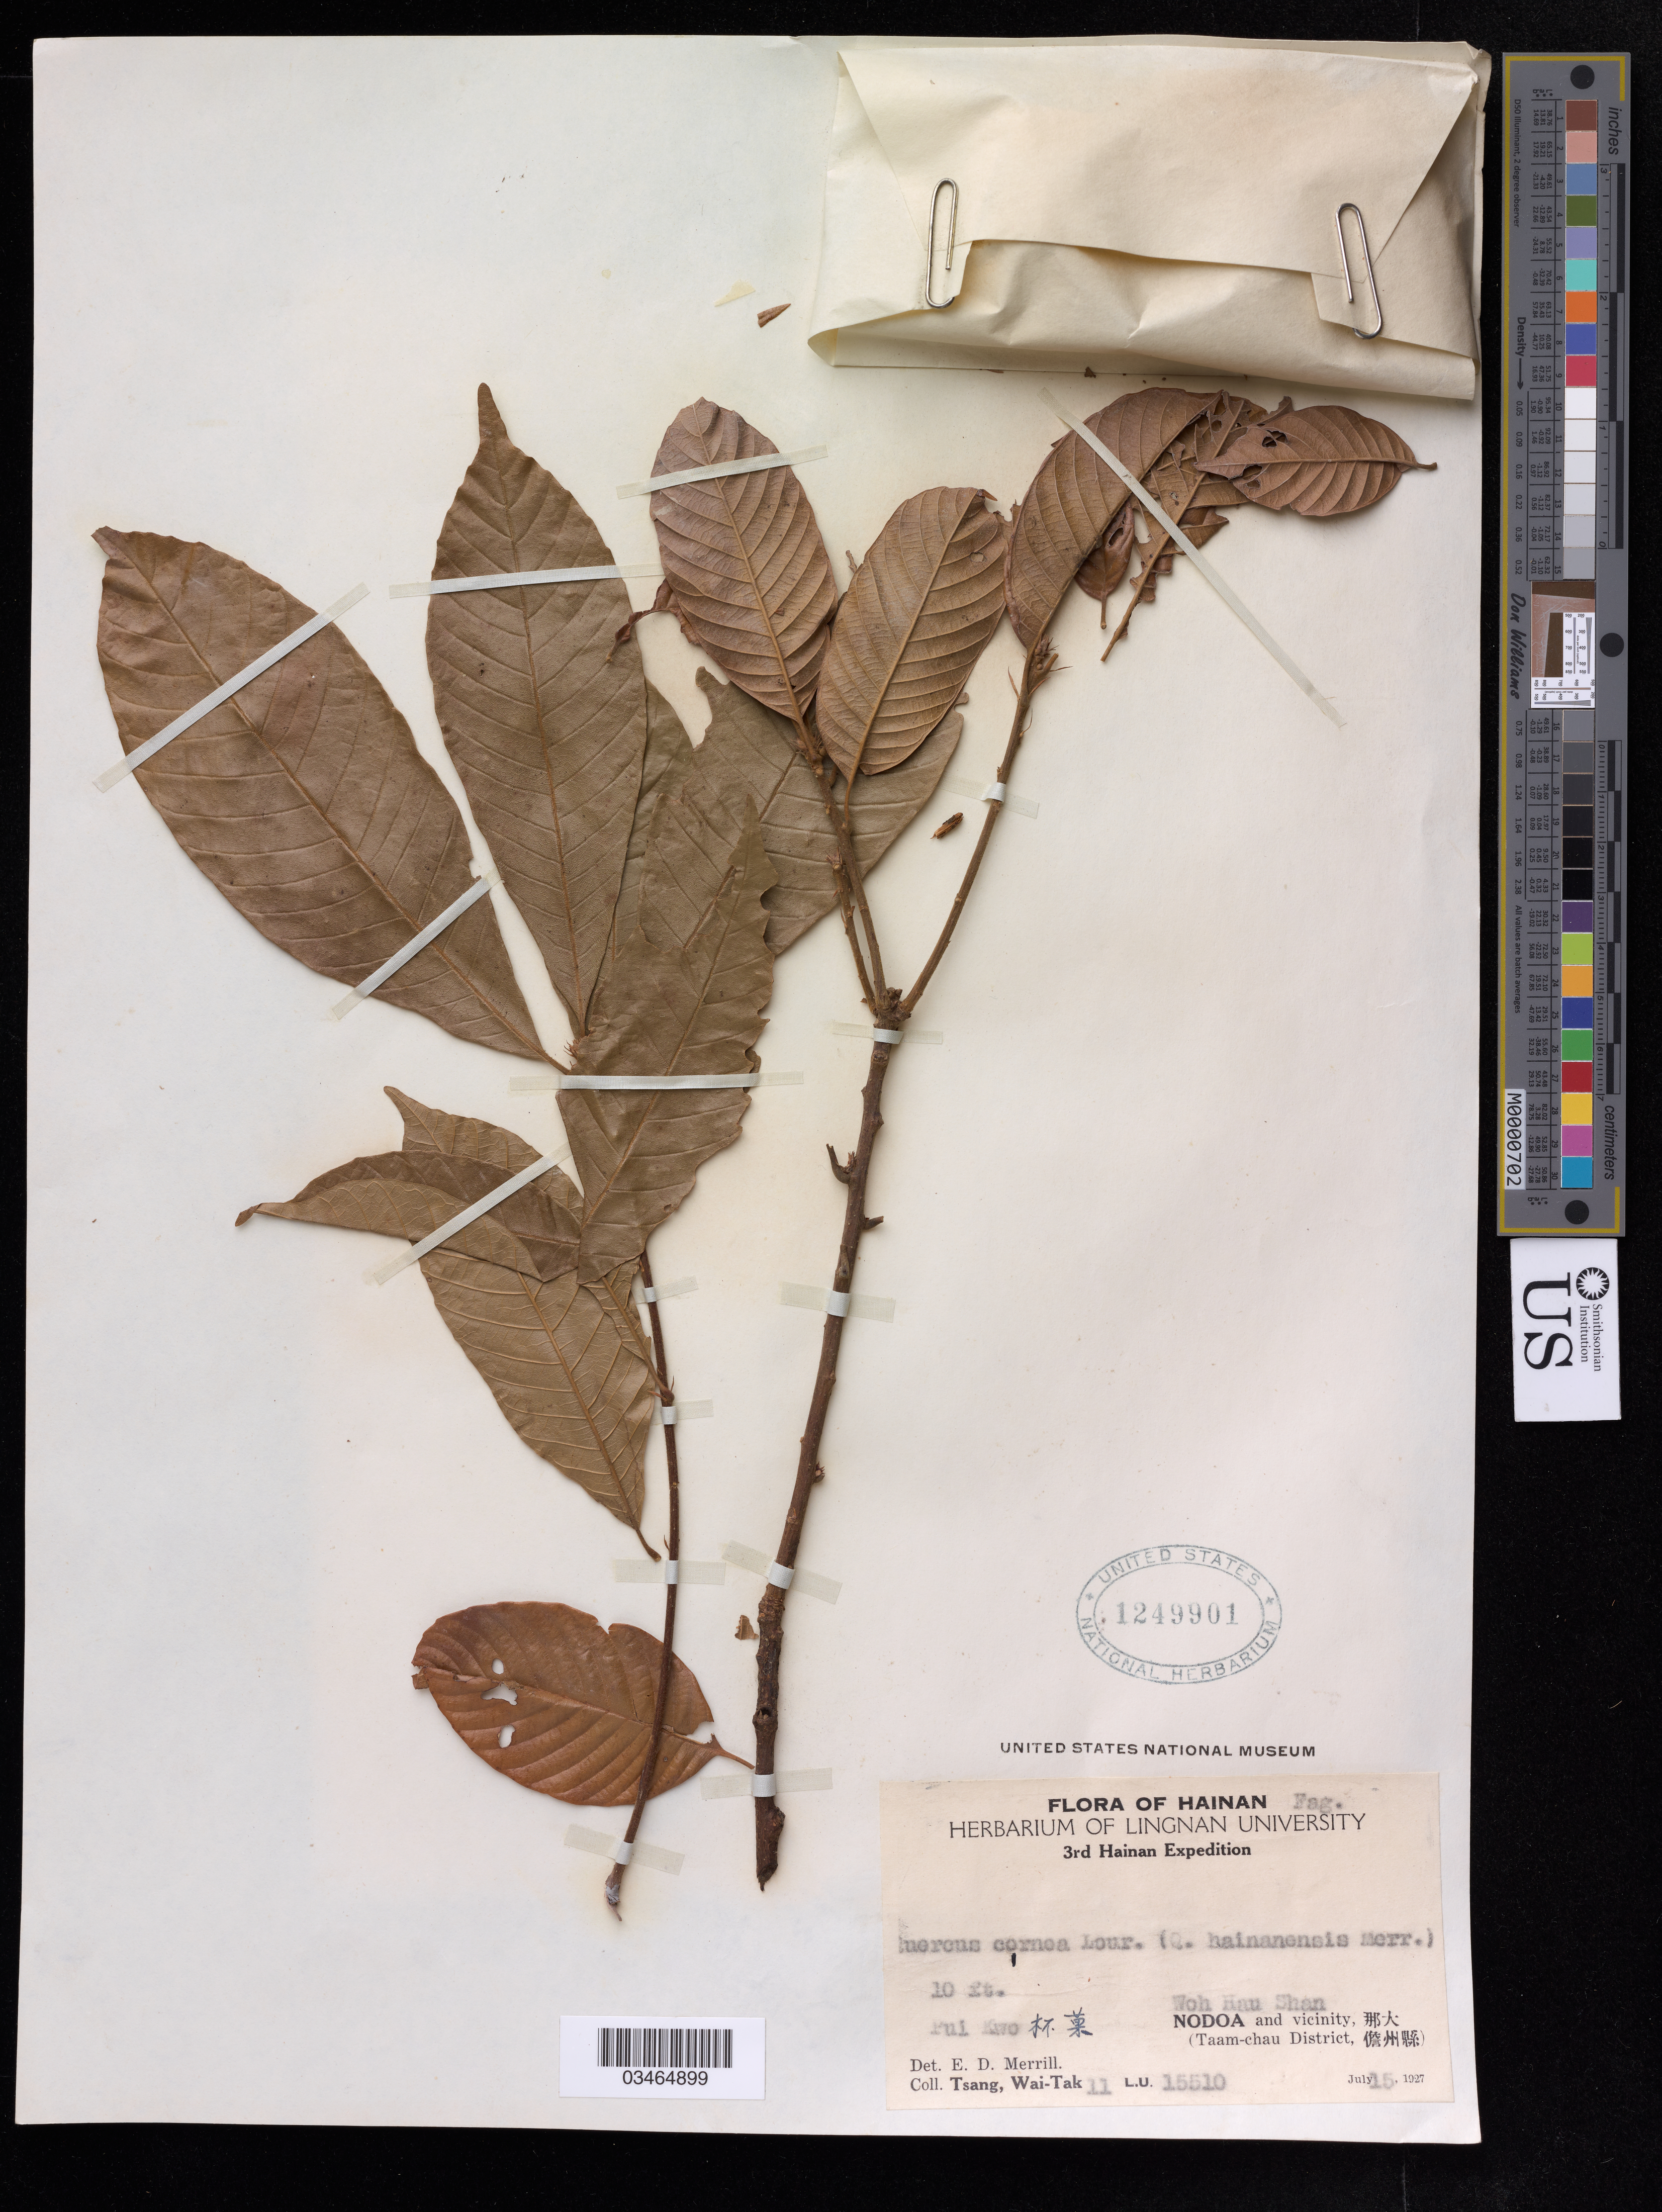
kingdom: Plantae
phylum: Tracheophyta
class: Magnoliopsida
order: Fagales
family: Fagaceae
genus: Quercus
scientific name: Quercus cornea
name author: Lour.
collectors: W. T. Tsang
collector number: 11/15510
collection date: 1927-07-15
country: China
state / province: Hainan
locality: Woh Hau Shan, Nodoa and vicinity, X (Taam-chau District, X).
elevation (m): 3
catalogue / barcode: US 1249901